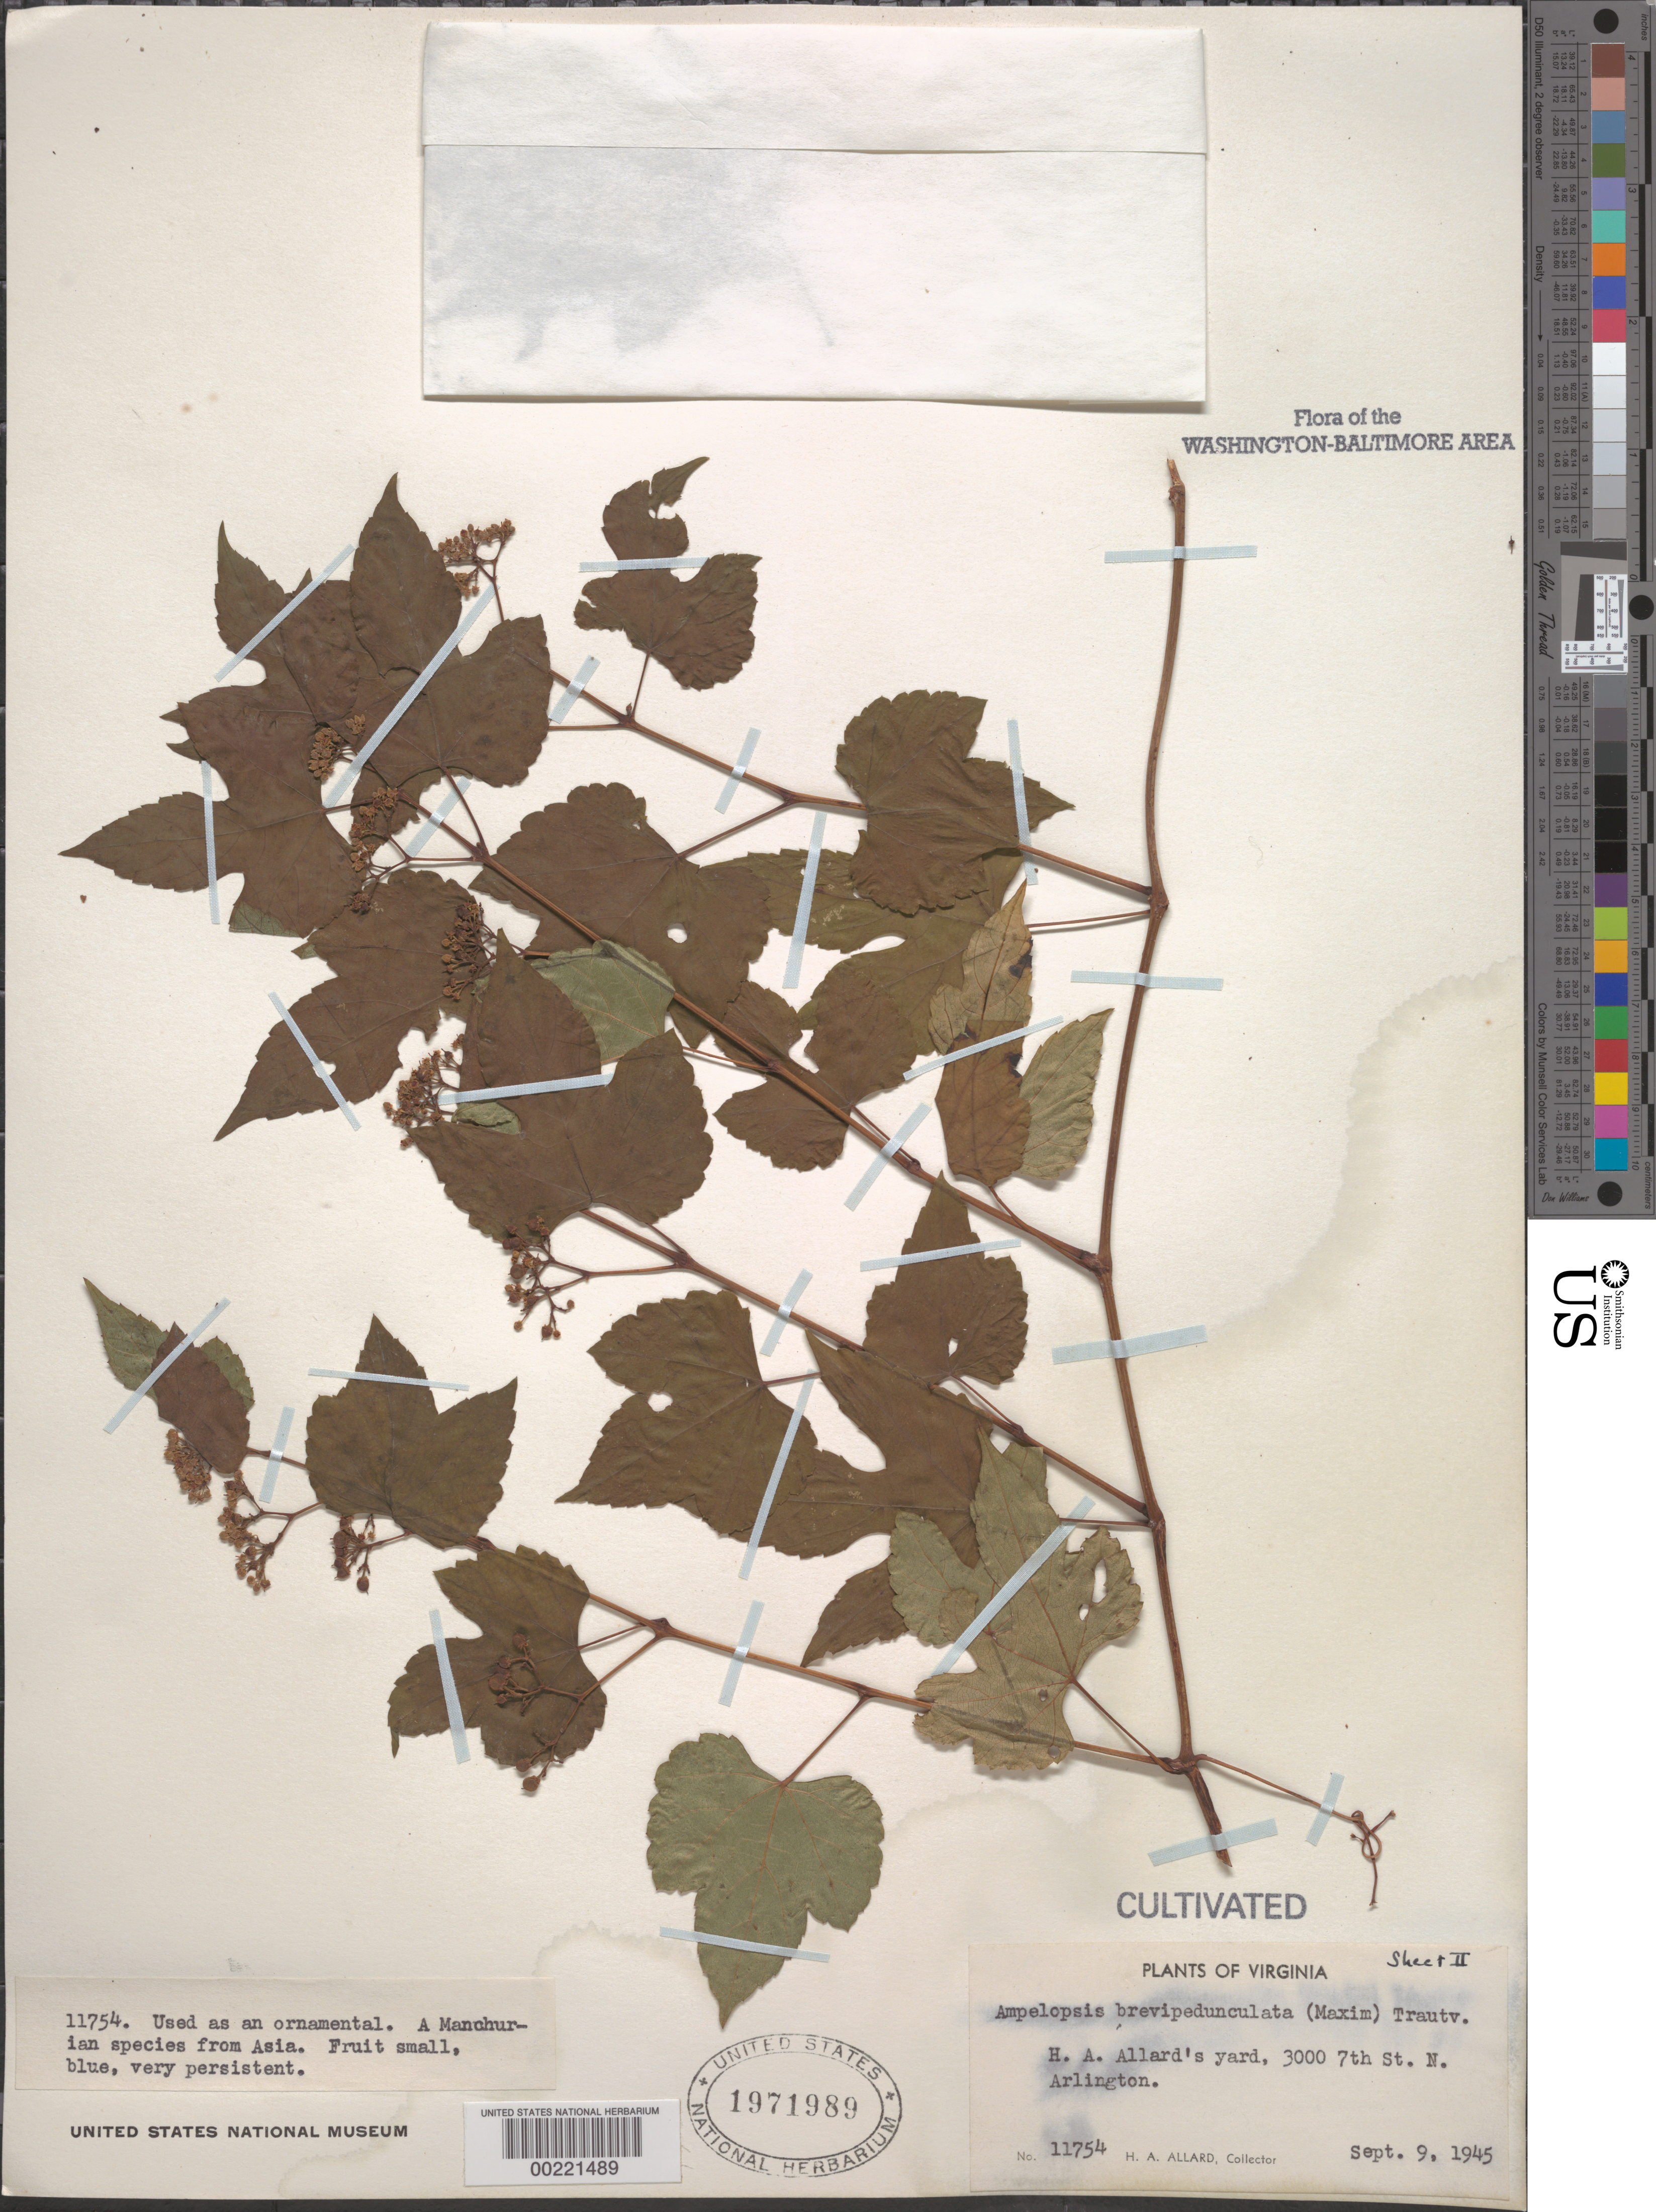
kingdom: Plantae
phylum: Tracheophyta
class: Magnoliopsida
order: Vitales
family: Vitaceae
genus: Ampelopsis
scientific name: Ampelopsis brevipedunculata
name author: (Maxim.) Trautv.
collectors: H. A. Allard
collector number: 11754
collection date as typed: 09 Sep 1945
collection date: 1945-09-09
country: United States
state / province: Virginia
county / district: Arlington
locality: Arlington, 3000 7th St N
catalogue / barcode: US 1971989